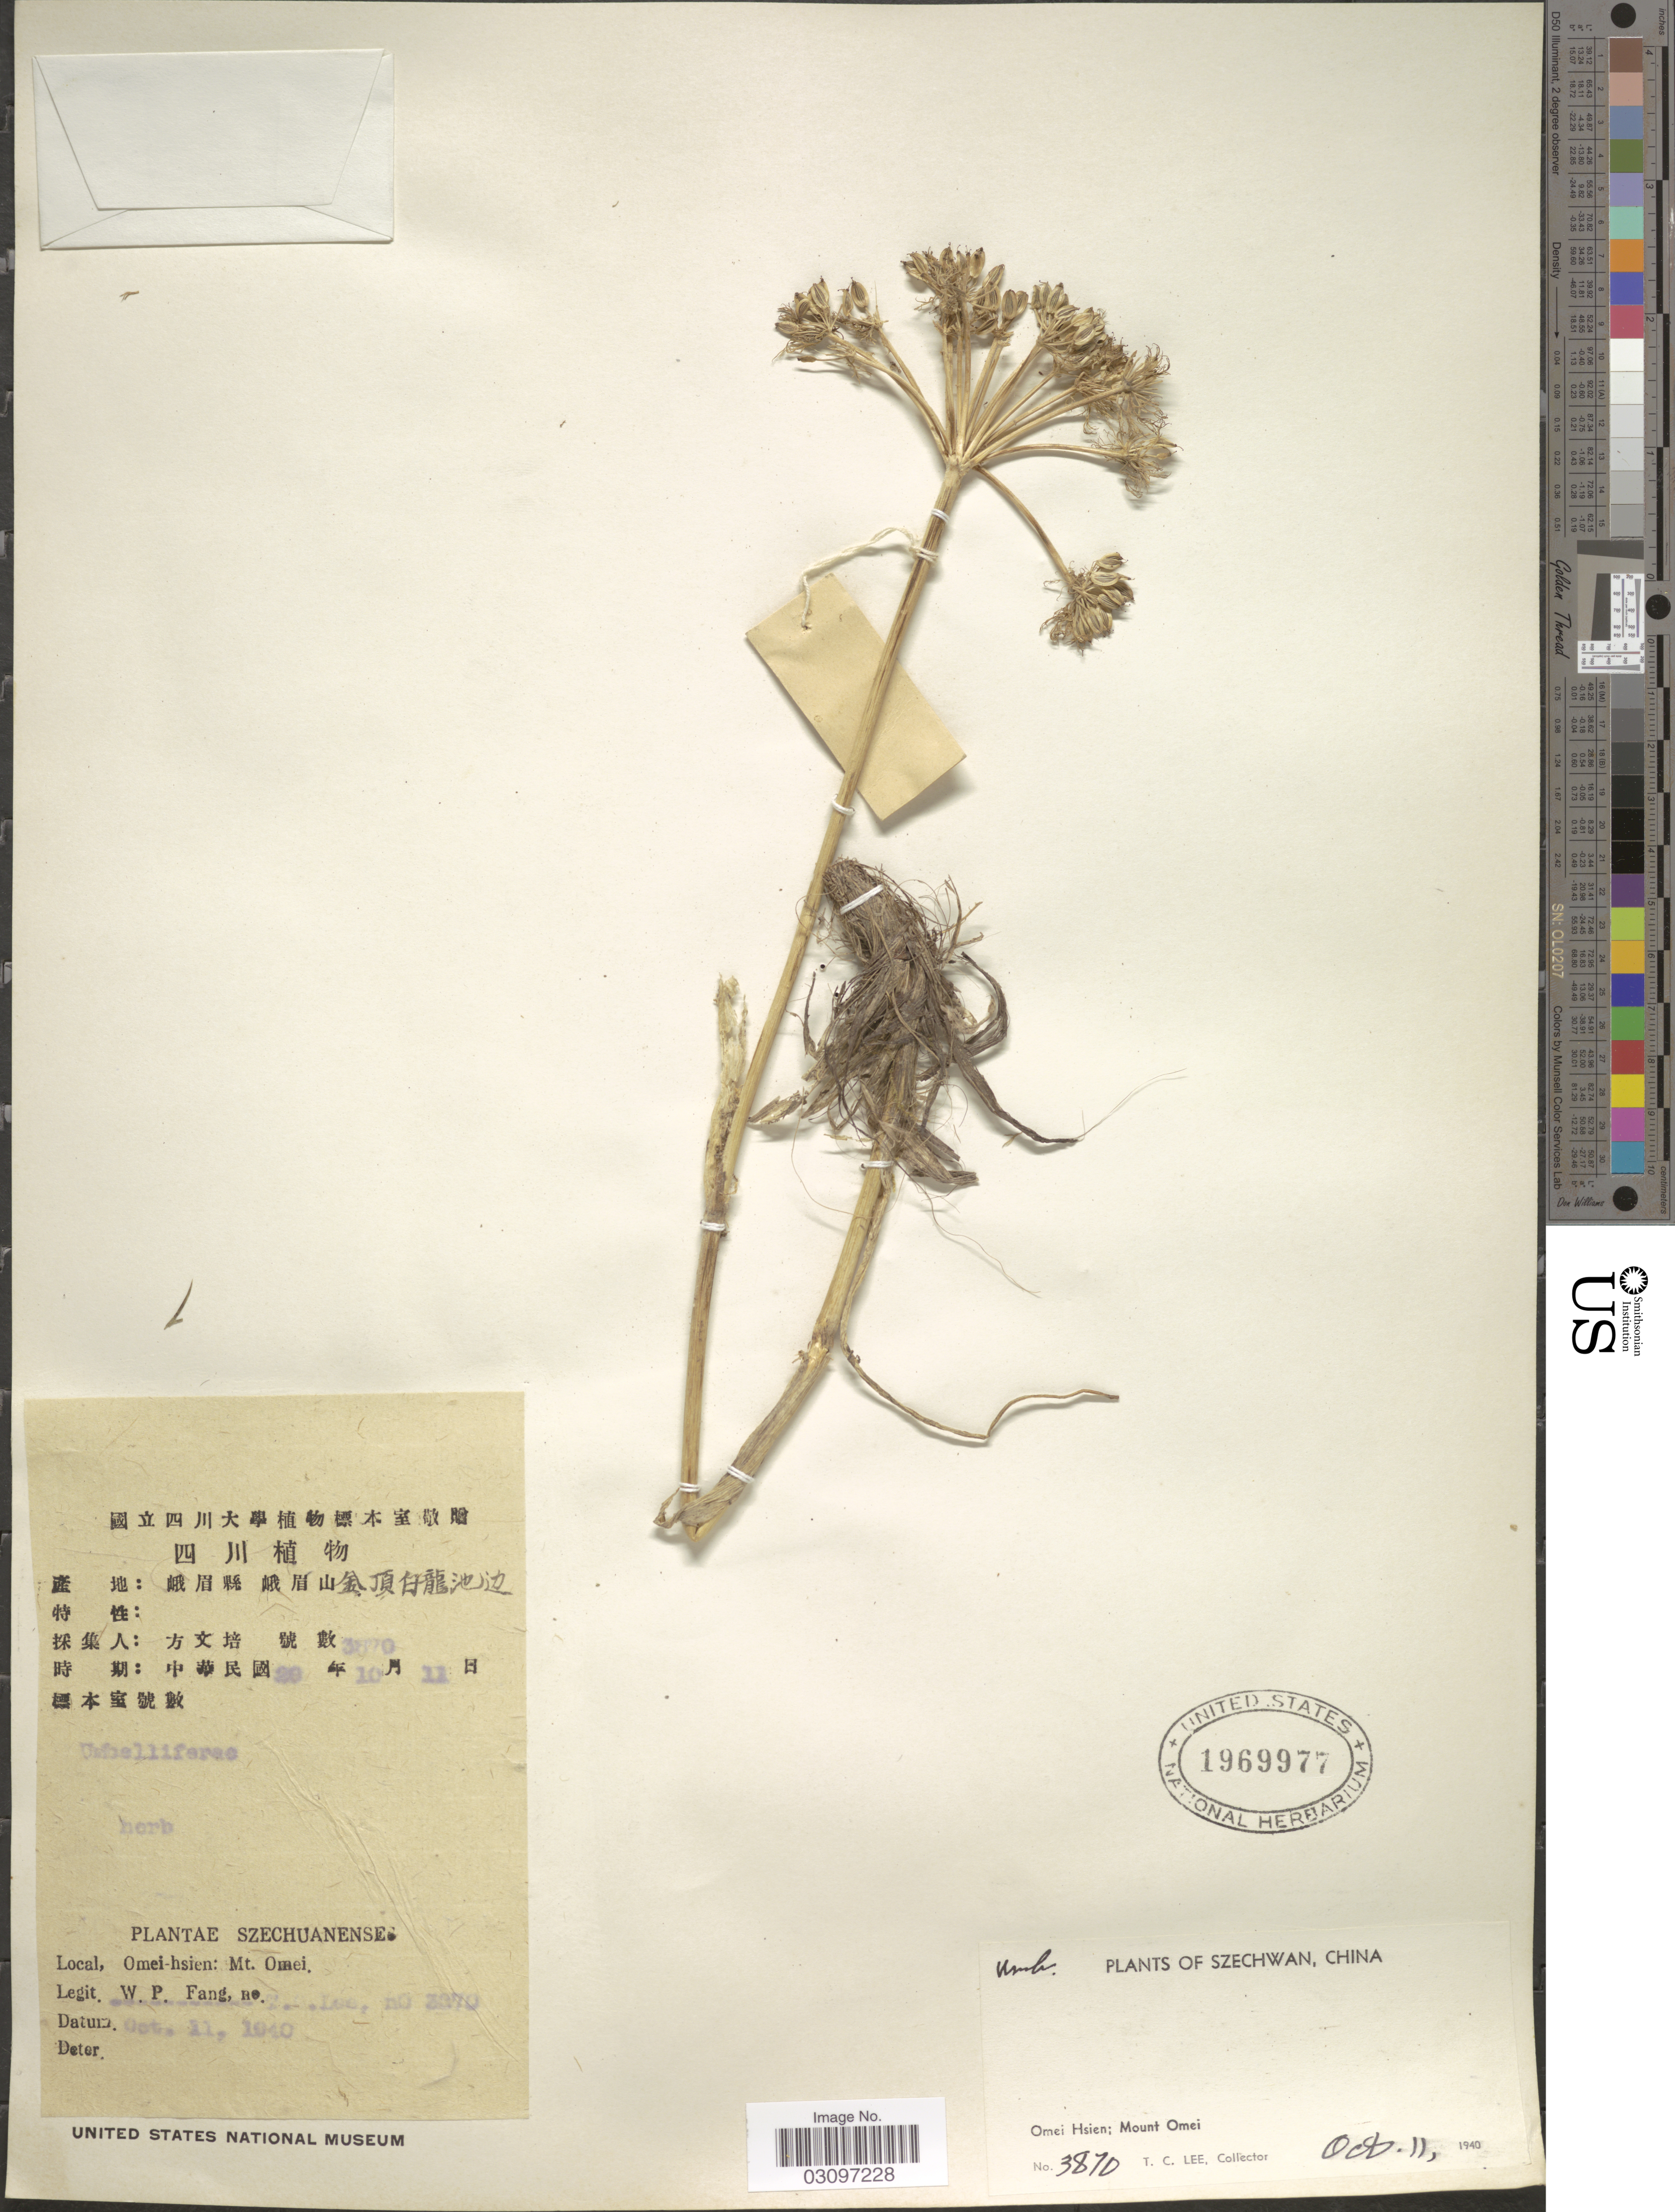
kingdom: Plantae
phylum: Tracheophyta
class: Magnoliopsida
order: Apiales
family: Apiaceae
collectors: T. Lee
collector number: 3870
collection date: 1940-10-11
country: China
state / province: Sichuan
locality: Szechwan. Omei Hsien: Mount Omei.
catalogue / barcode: US 1969977